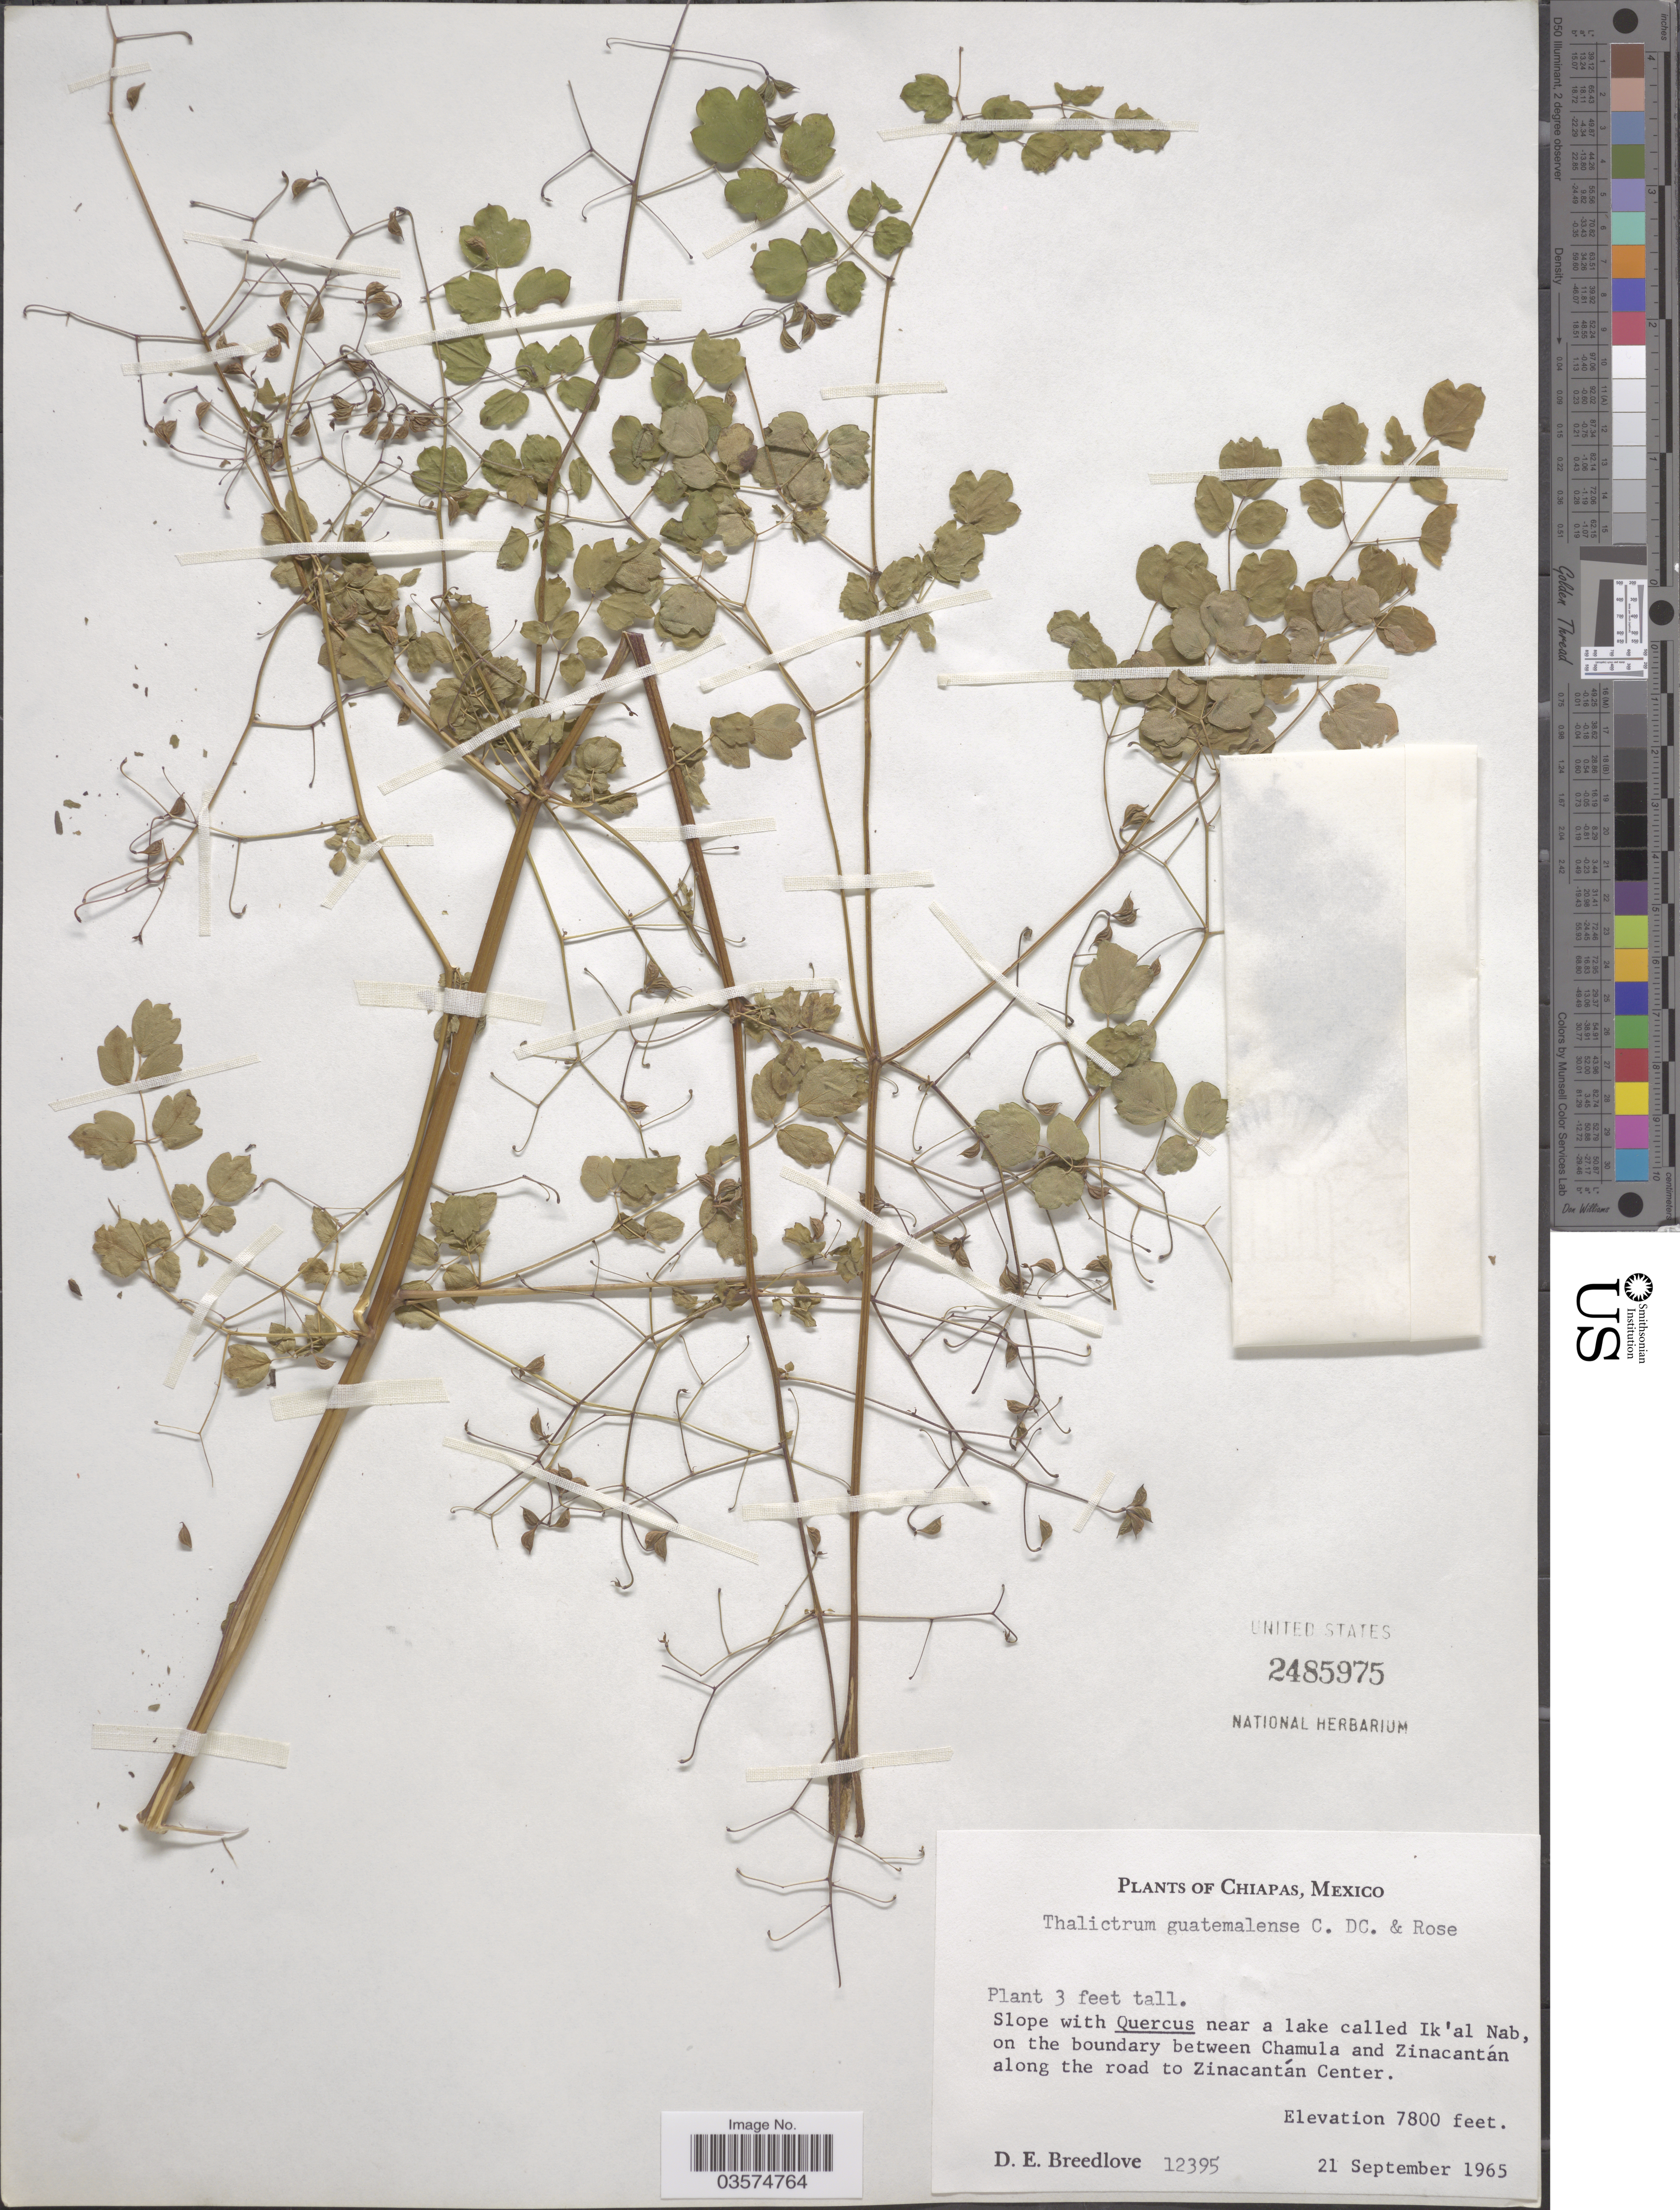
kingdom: Plantae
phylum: Tracheophyta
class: Magnoliopsida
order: Ranunculales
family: Ranunculaceae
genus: Thalictrum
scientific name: Thalictrum guatemalense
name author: C. DC. & Rose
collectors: D. E. Breedlove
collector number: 12395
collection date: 1965-09-21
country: Mexico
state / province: Chiapas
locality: Slope with Quercus near a lake called Ik'al Nab, on the boundary between Chamula and Zinacantán along the road to Zinacantán Center.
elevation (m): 2377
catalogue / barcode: US 2485975